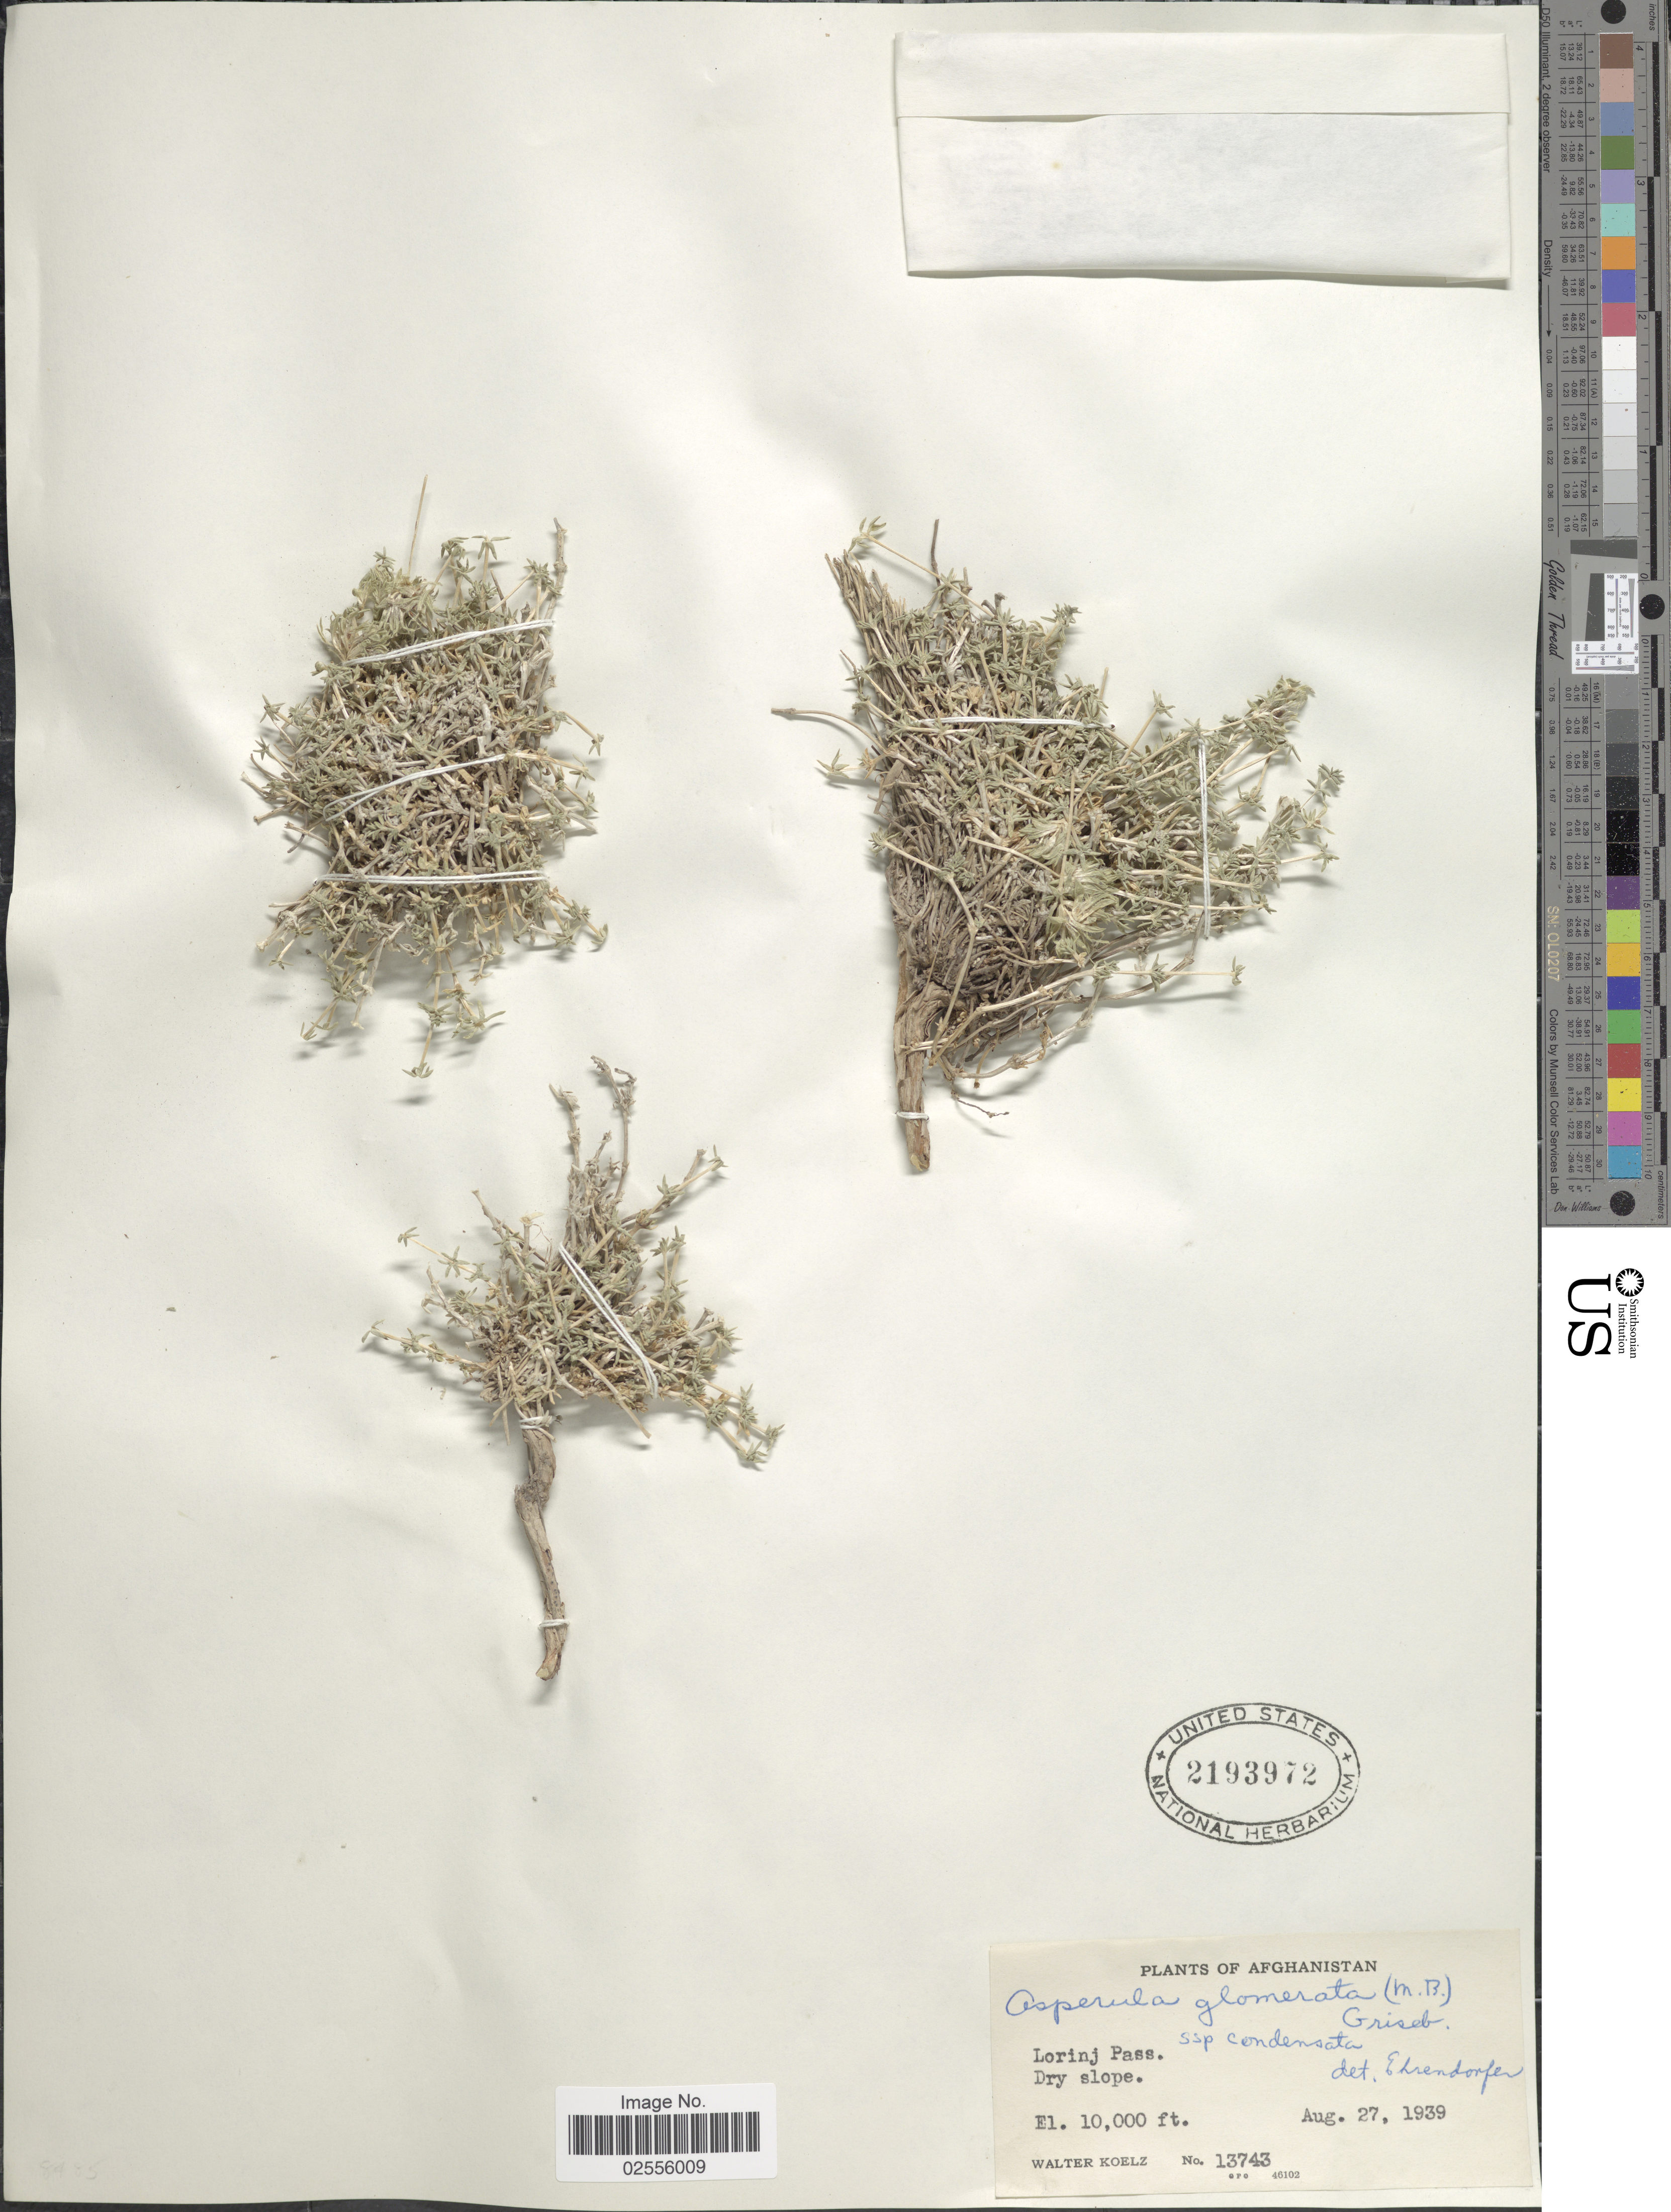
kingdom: Plantae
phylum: Tracheophyta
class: Magnoliopsida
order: Gentianales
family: Rubiaceae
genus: Asperula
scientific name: Asperula glomerata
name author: (M. Bieb.) Griseb.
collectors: W. N. Koelz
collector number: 13743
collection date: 1939-08-27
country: Afghanistan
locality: Lorinj Pass, dry slope.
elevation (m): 3048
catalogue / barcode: US 2193972